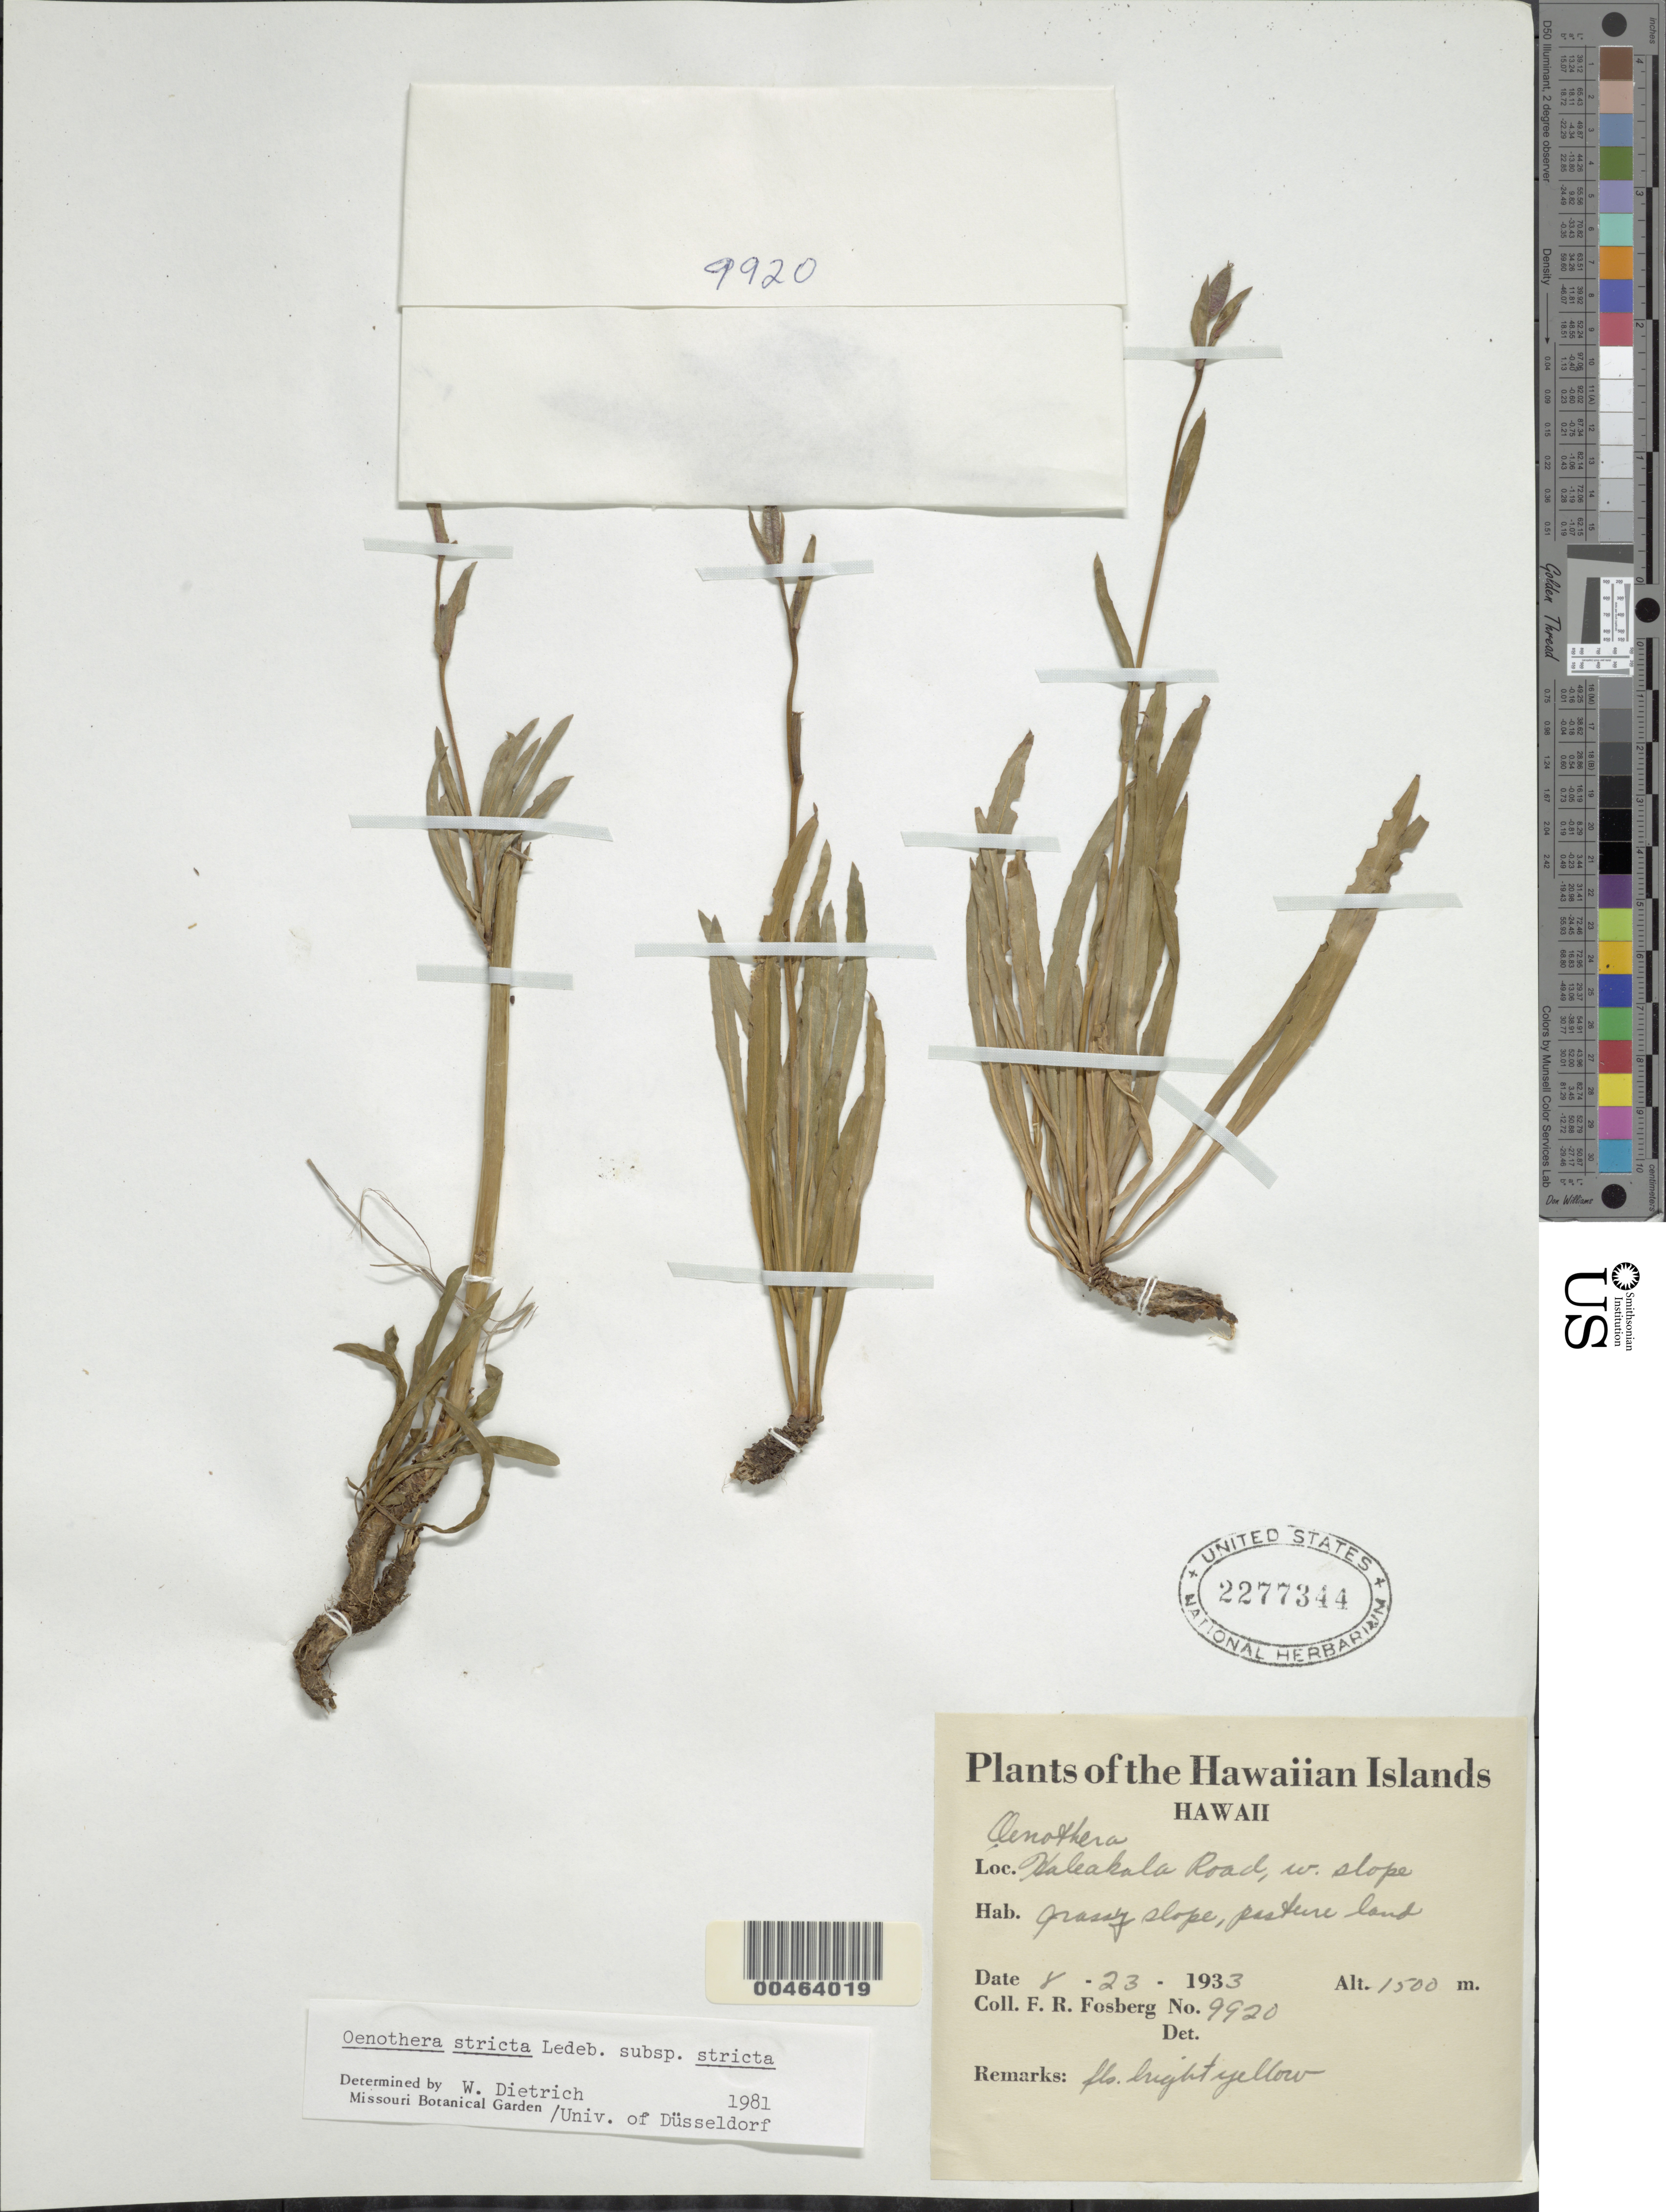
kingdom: Plantae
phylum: Tracheophyta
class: Magnoliopsida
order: Myrtales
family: Onagraceae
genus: Oenothera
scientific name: Oenothera stricta subsp. stricta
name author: Ledeb. ex Link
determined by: Dietrich, W.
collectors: F. R. Fosberg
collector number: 9920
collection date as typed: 23 Aug 1933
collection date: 1933-08-23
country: United States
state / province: Hawaii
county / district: Maui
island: Maui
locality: Haleakala Road, west slope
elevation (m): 1500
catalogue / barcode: US 2277344